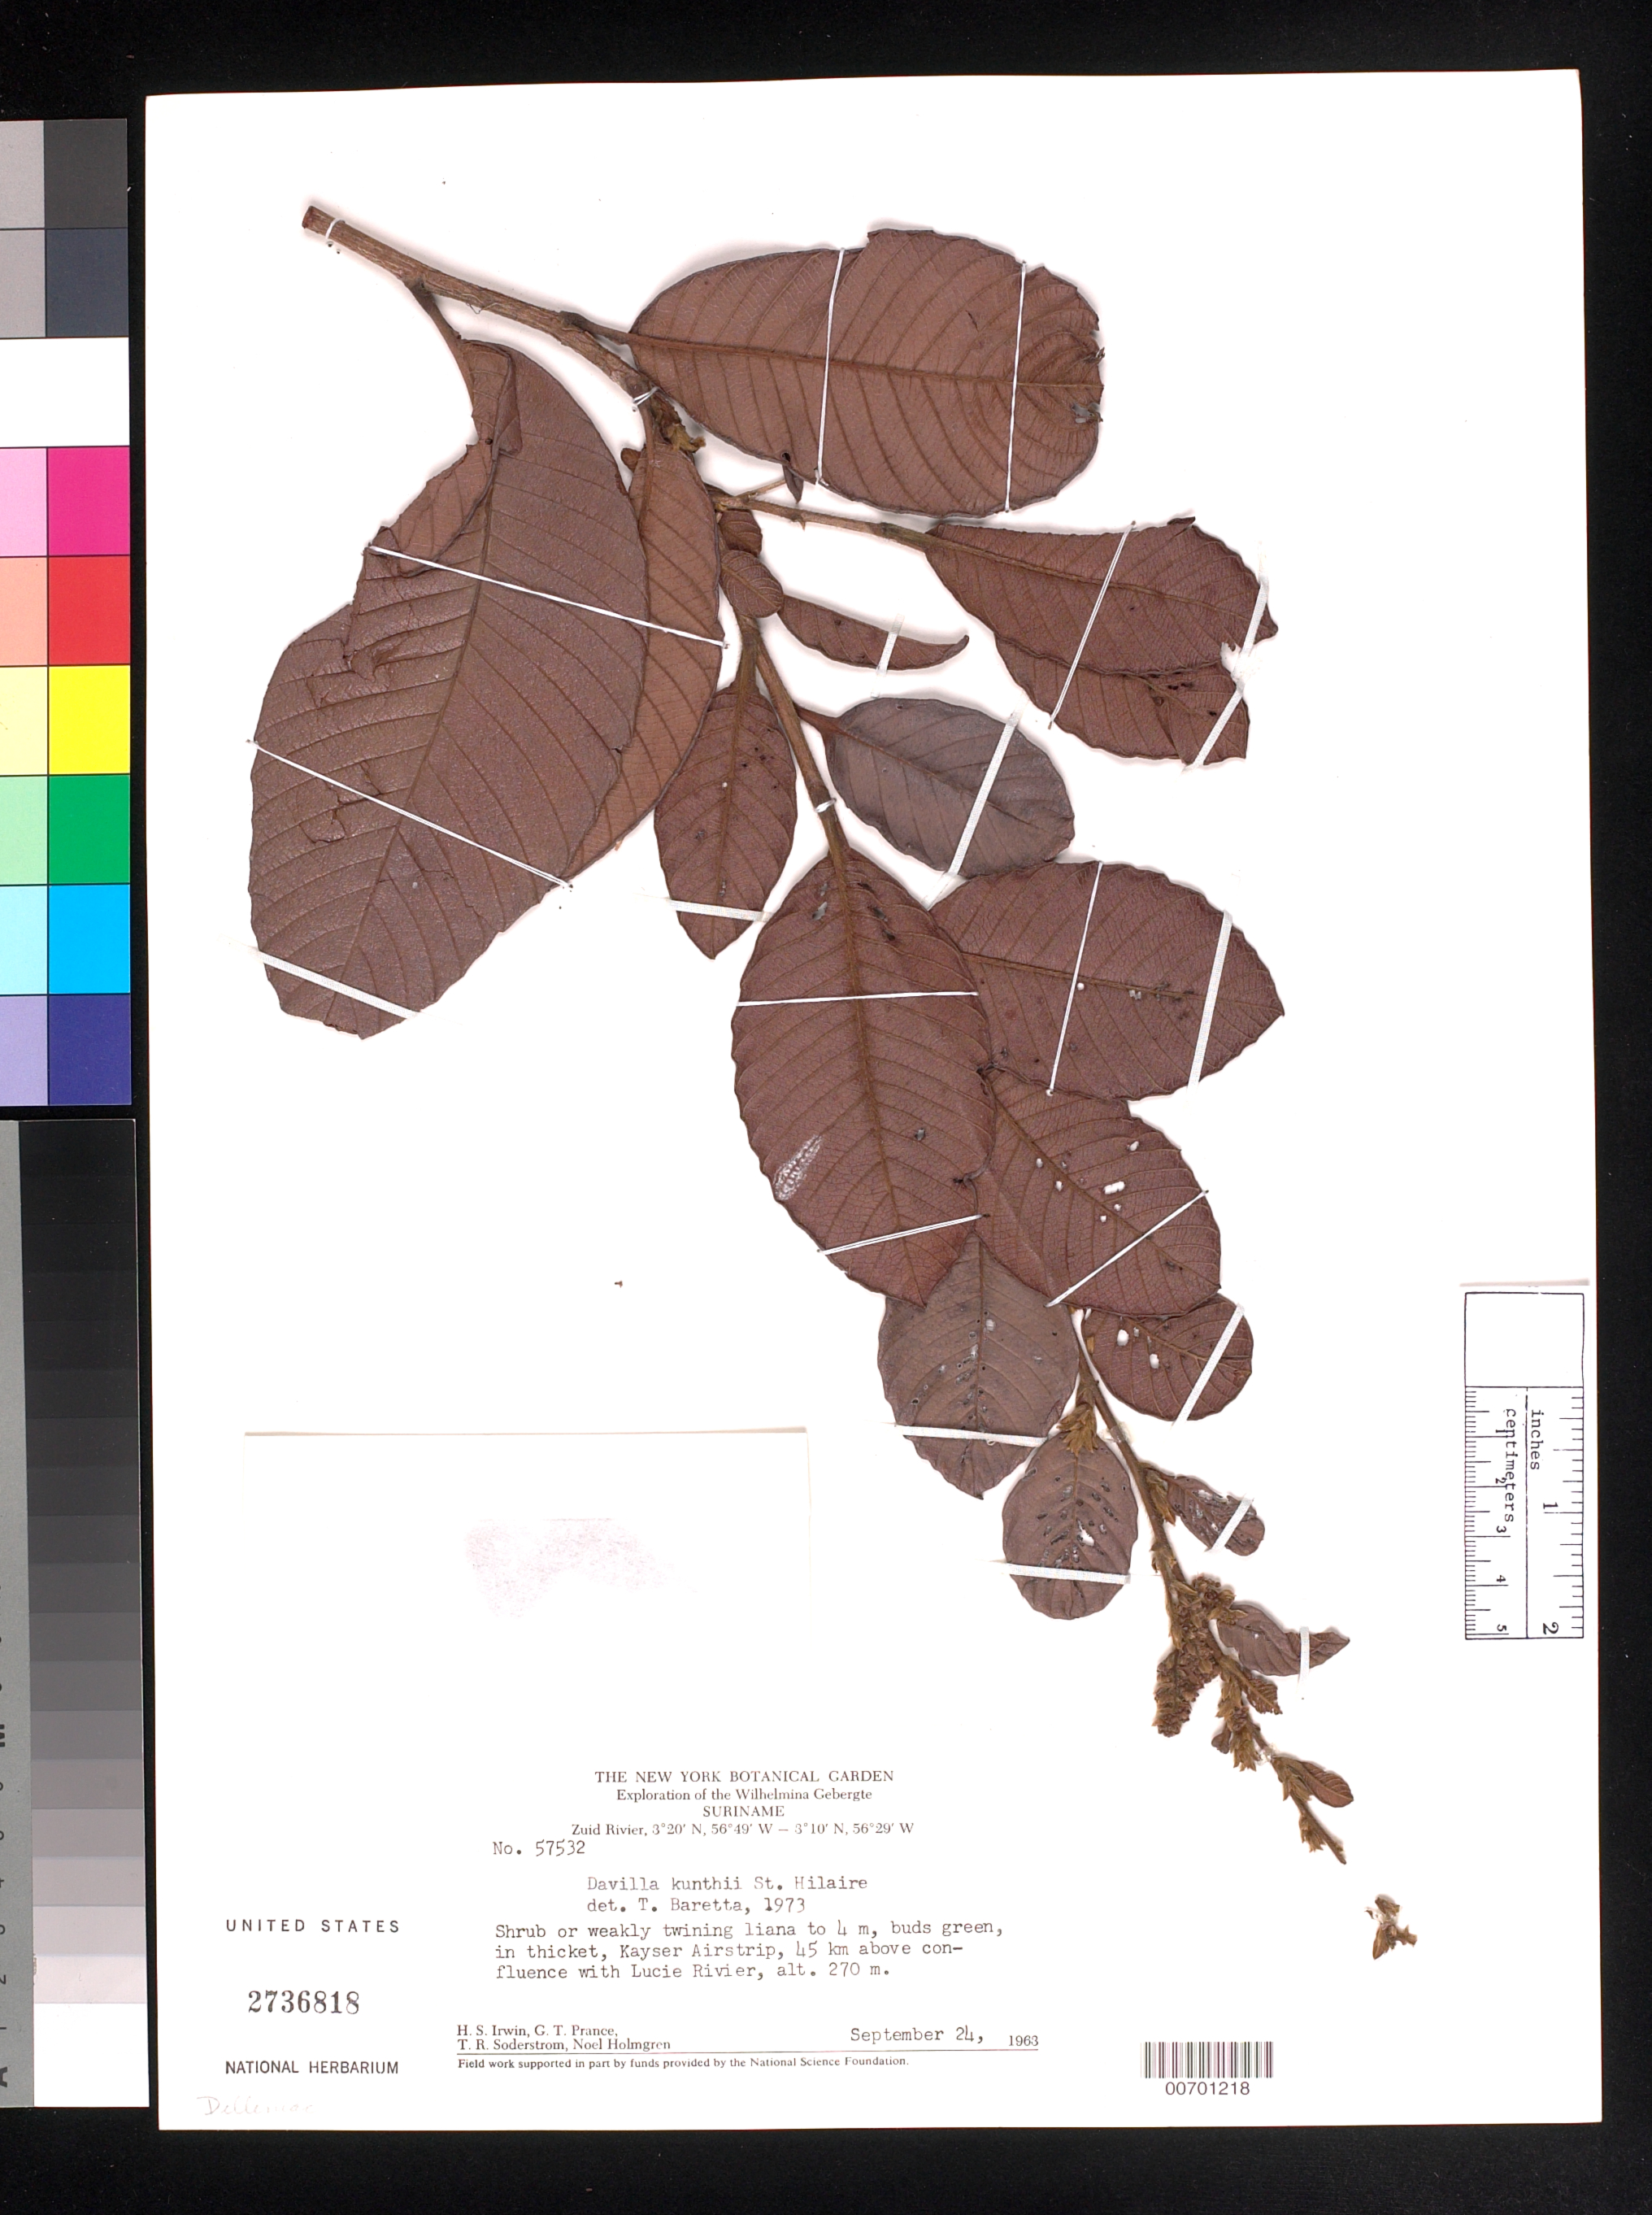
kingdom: Plantae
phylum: Tracheophyta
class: Magnoliopsida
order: Dilleniales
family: Dilleniaceae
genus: Davilla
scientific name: Davilla kunthii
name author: A. St.-Hil.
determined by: Baretta, T.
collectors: H. Irwin, G. T. Prance, T. R. Soderstrom & N. H. Holmgren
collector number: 57532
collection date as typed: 24-Sep-63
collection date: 1963-09-24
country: Suriname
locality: Kayser Airstrip, Zuid R., 45 km above confl. with Lucie R., Wilhelmina Gebergte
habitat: Savanna thicket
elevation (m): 270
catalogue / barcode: US 2736818